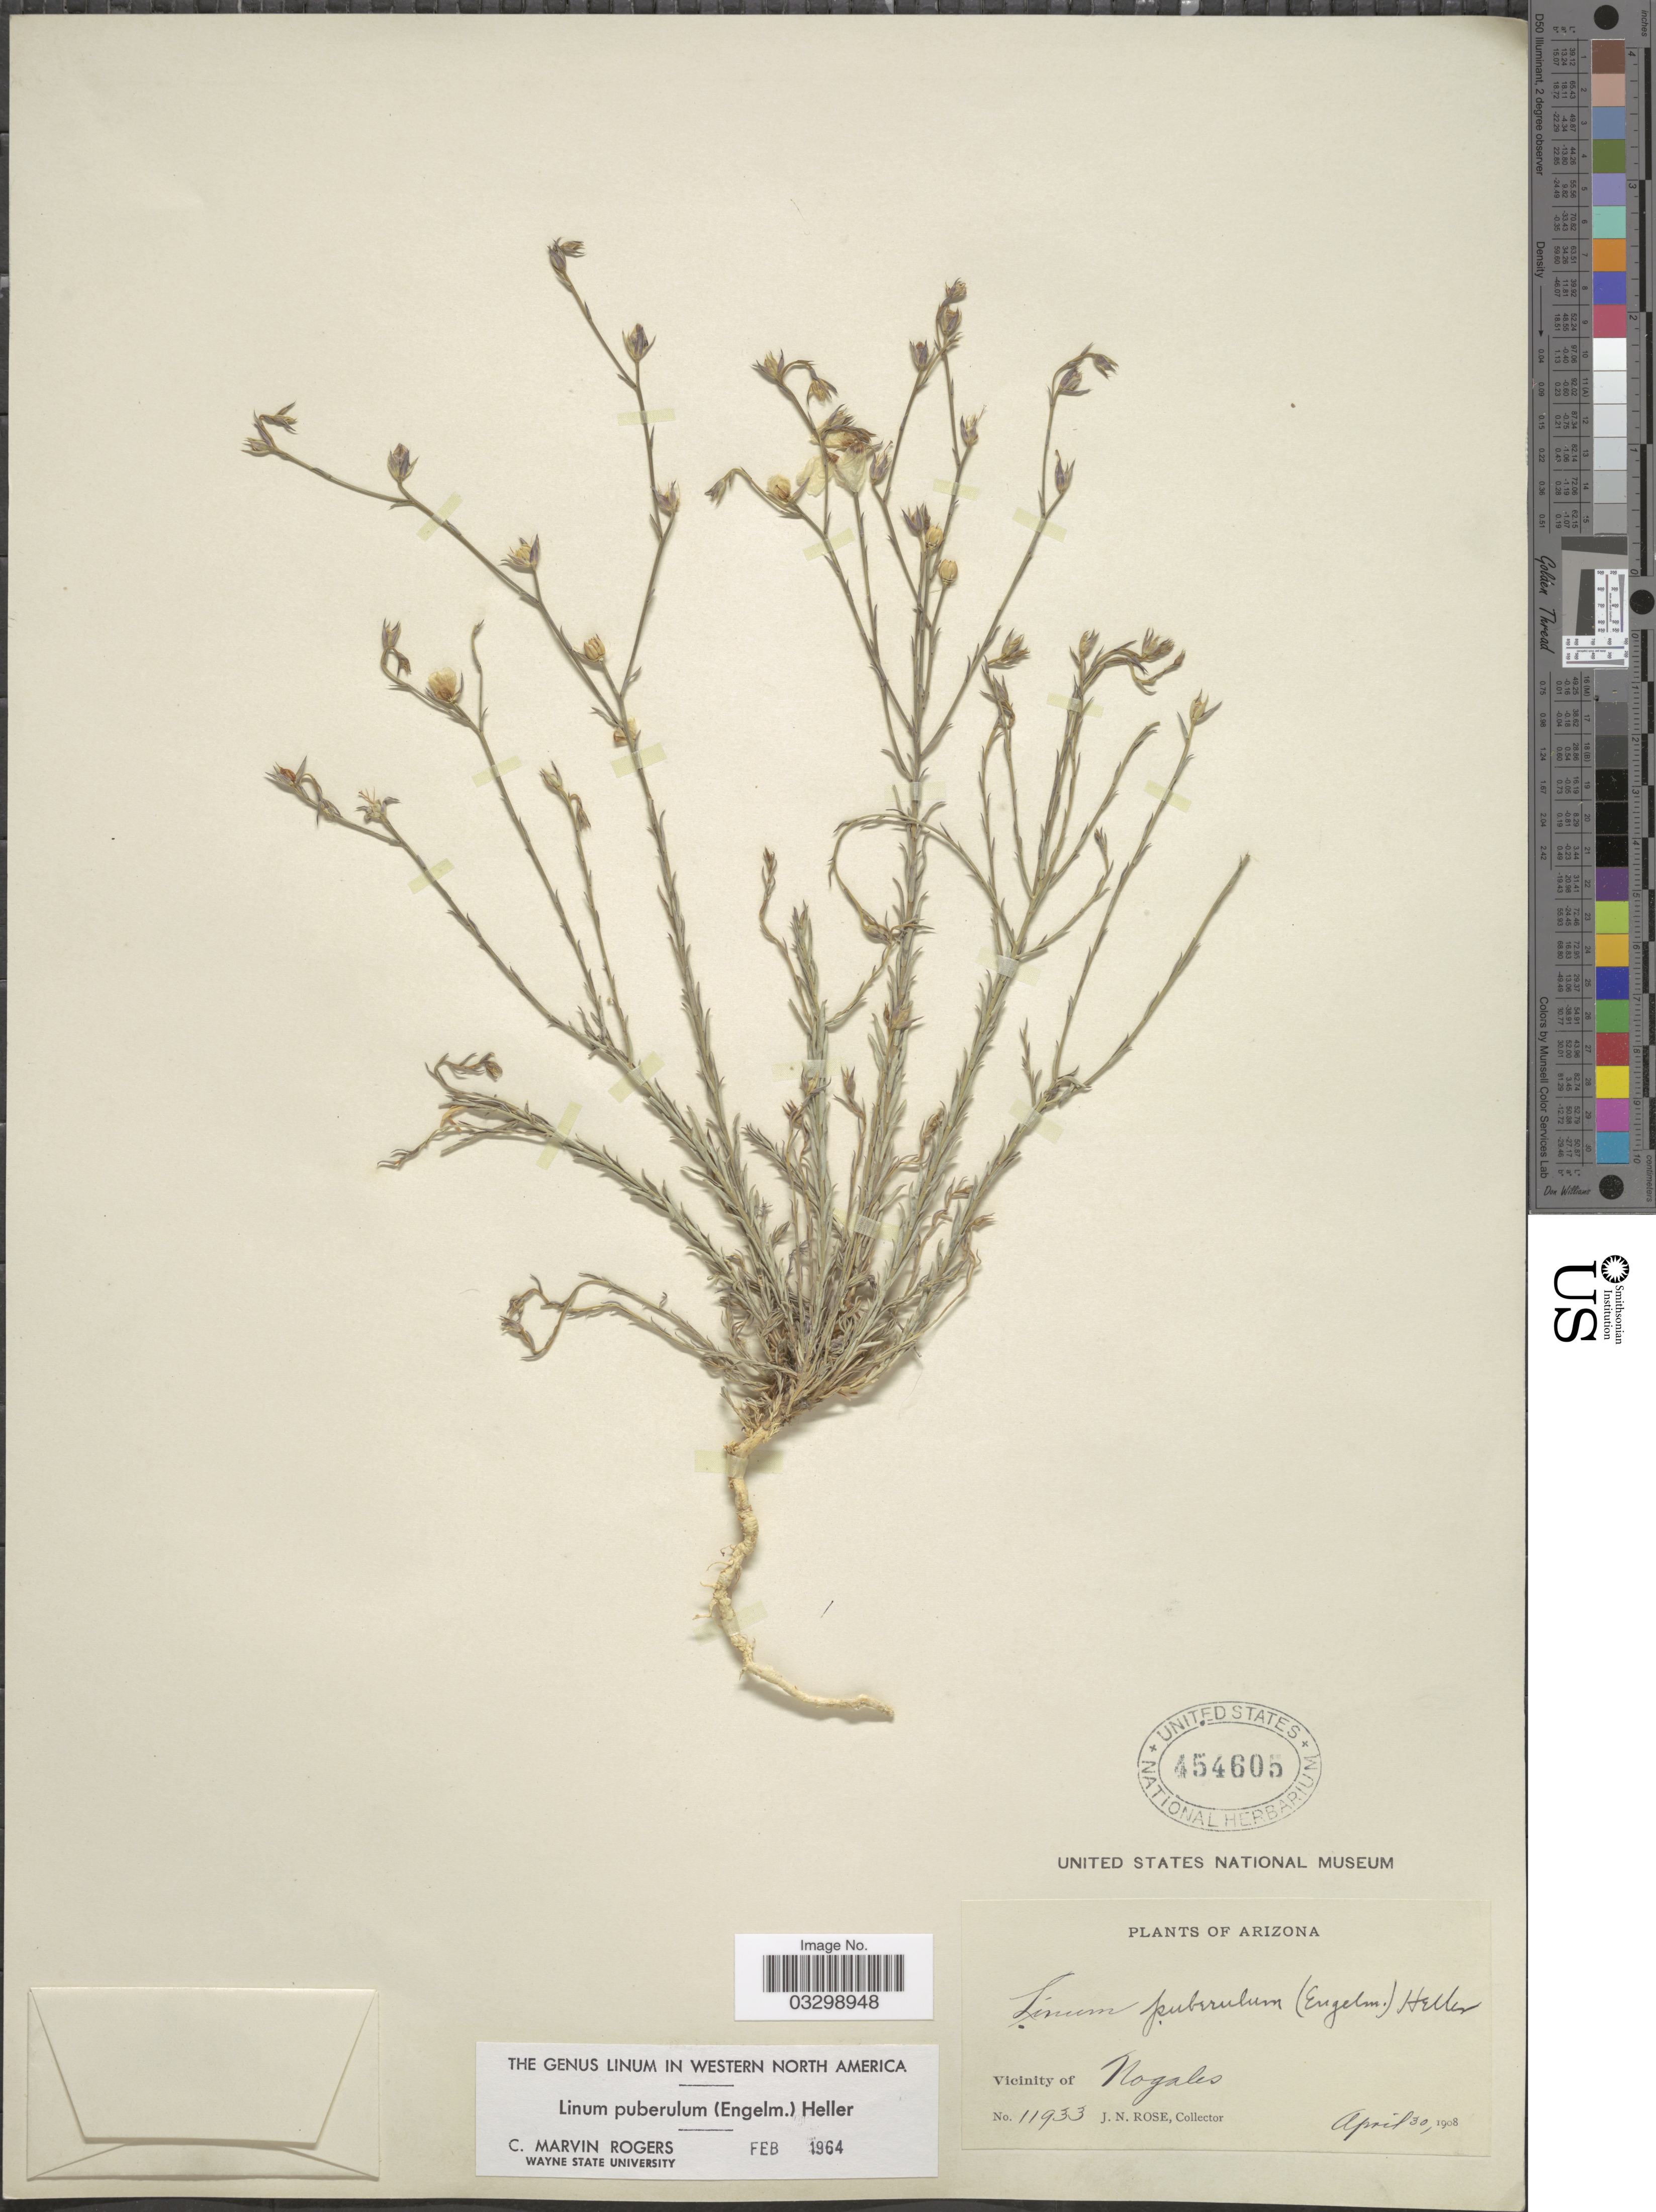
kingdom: Plantae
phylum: Tracheophyta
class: Magnoliopsida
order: Malpighiales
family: Linaceae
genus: Linum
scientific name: Linum puberulum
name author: (Engelm.) A. Heller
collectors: J. N. Rose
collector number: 11933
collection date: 1908-04-30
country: United States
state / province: Arizona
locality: Vicinity of Nogales.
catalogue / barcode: US 454605